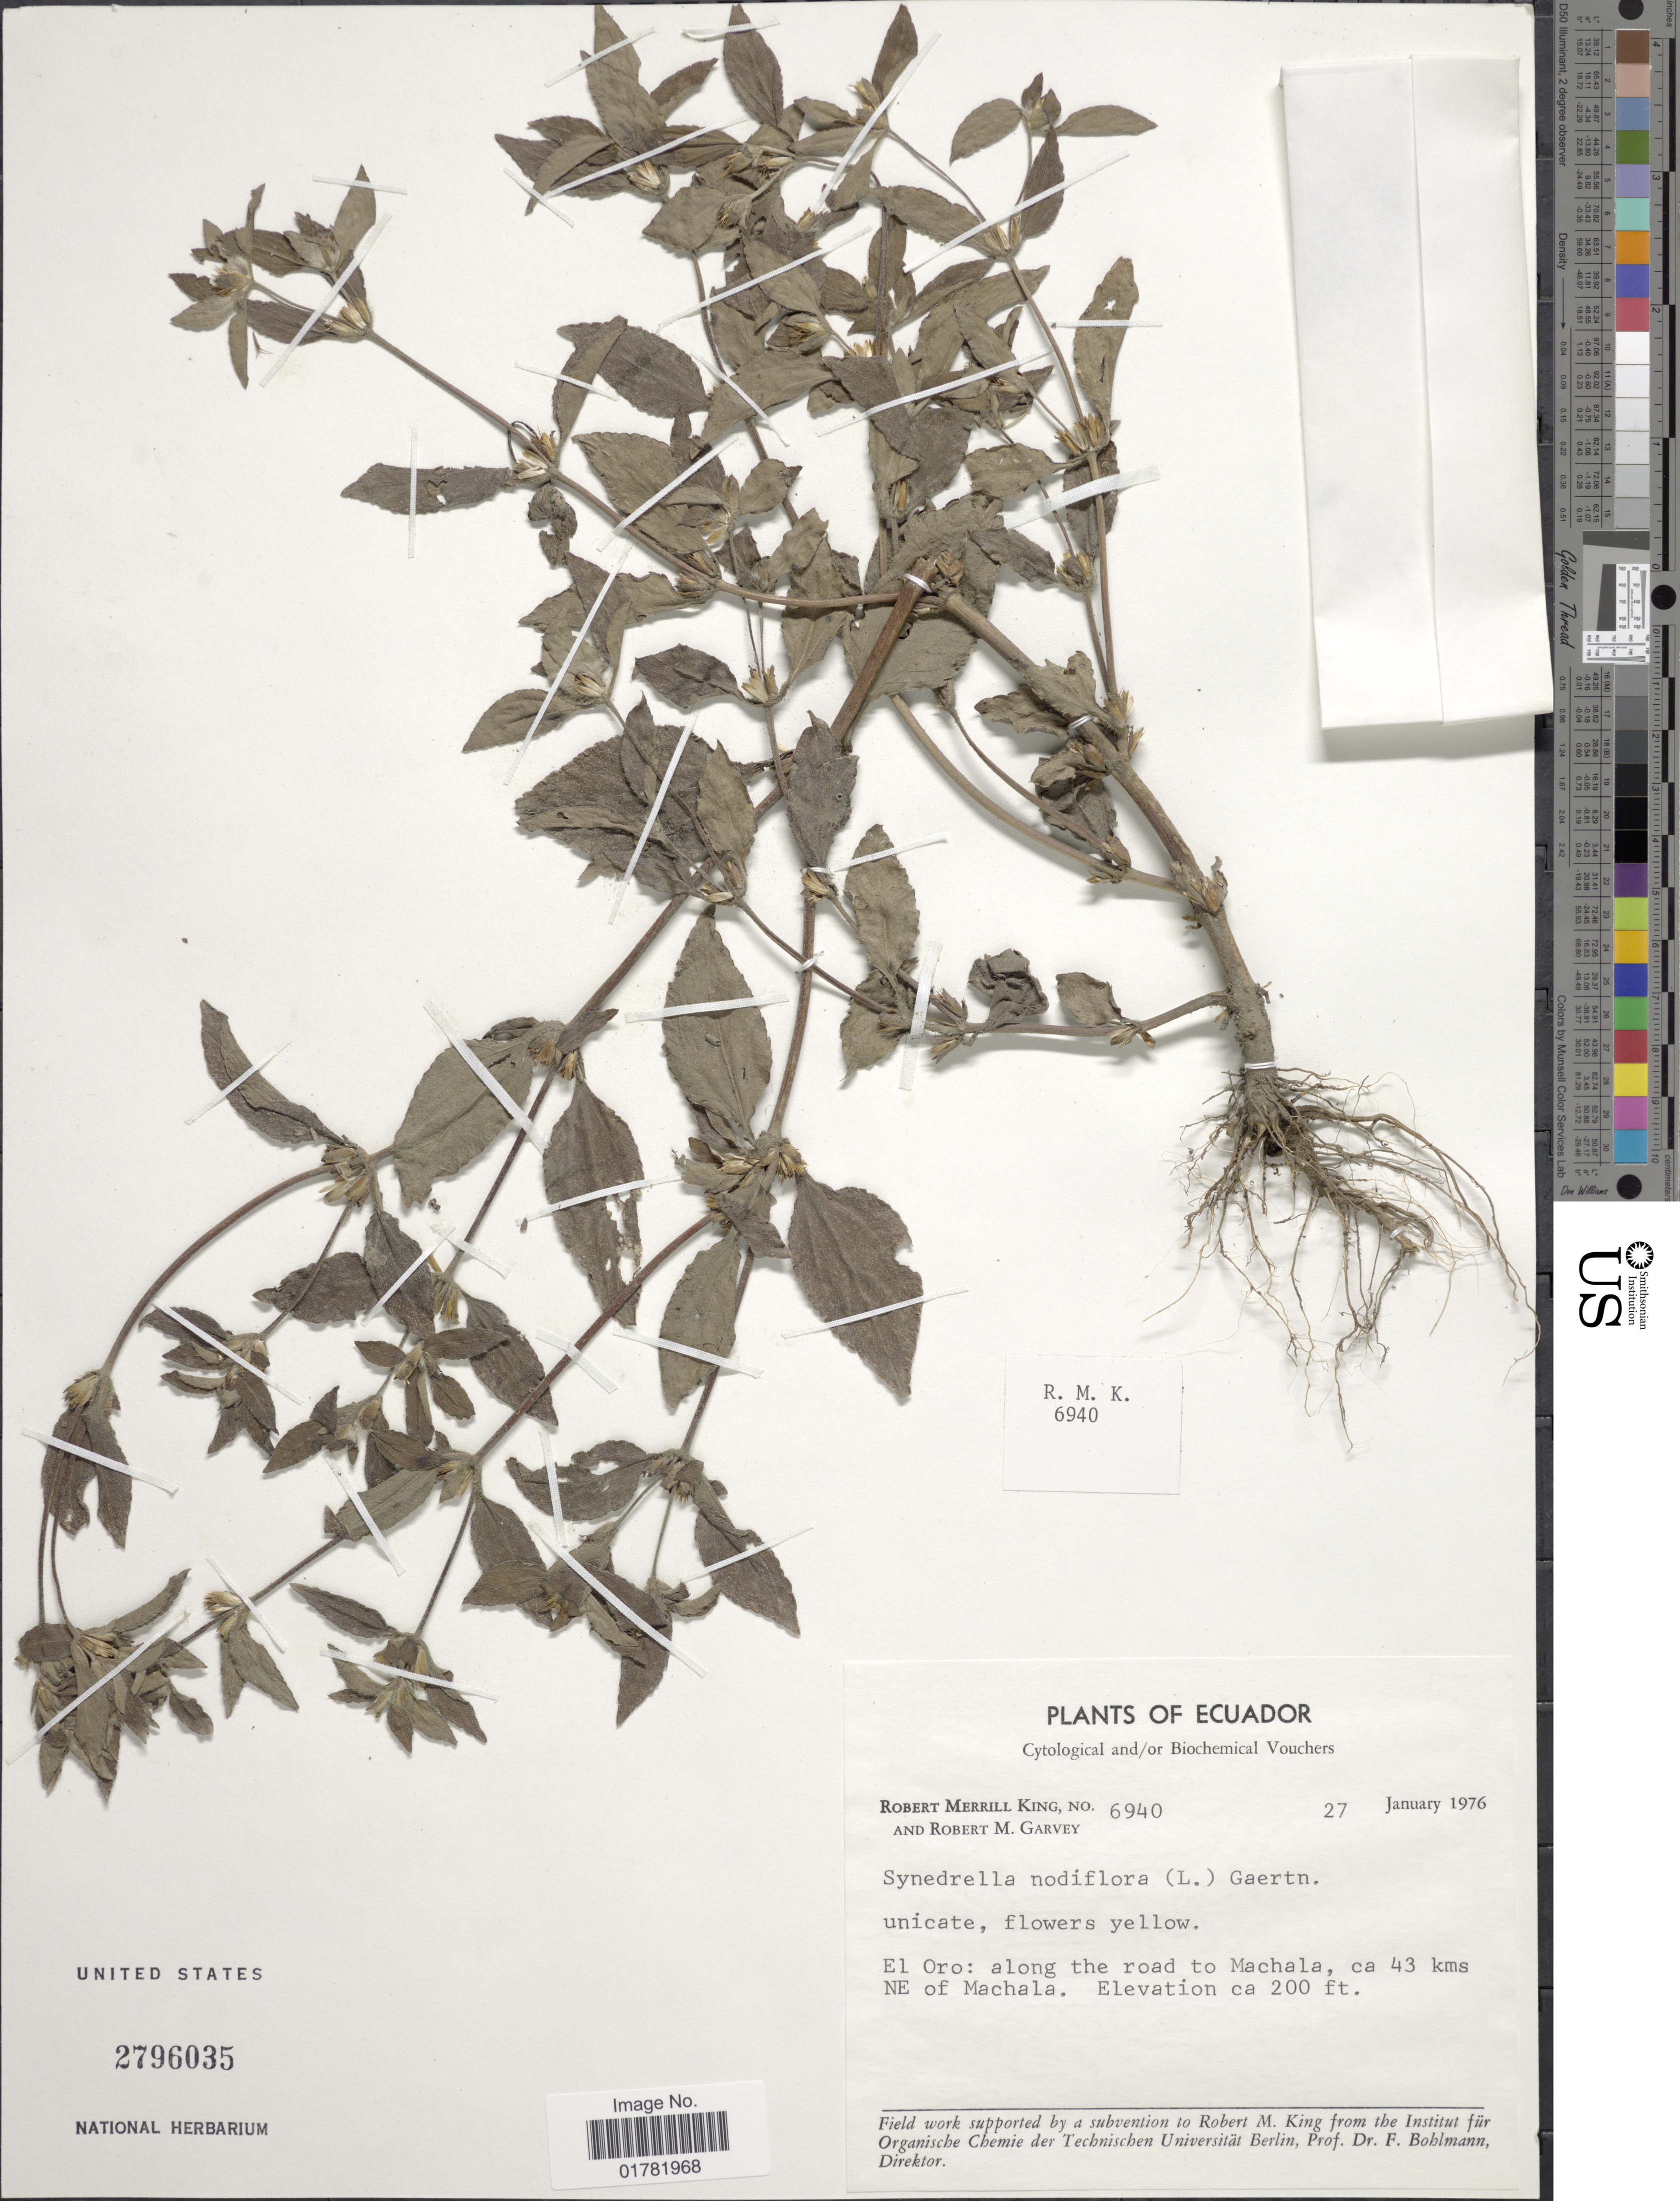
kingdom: Plantae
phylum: Tracheophyta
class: Magnoliopsida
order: Asterales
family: Asteraceae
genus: Synedrella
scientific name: Synedrella nodiflora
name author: (L.) Gaertn.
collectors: R. M. King & R. Garvey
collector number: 6940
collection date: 1976-01-27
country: Ecuador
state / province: El Oro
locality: Along the road to Machala, ca 43 kms NE of Machala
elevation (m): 61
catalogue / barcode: US 2796035